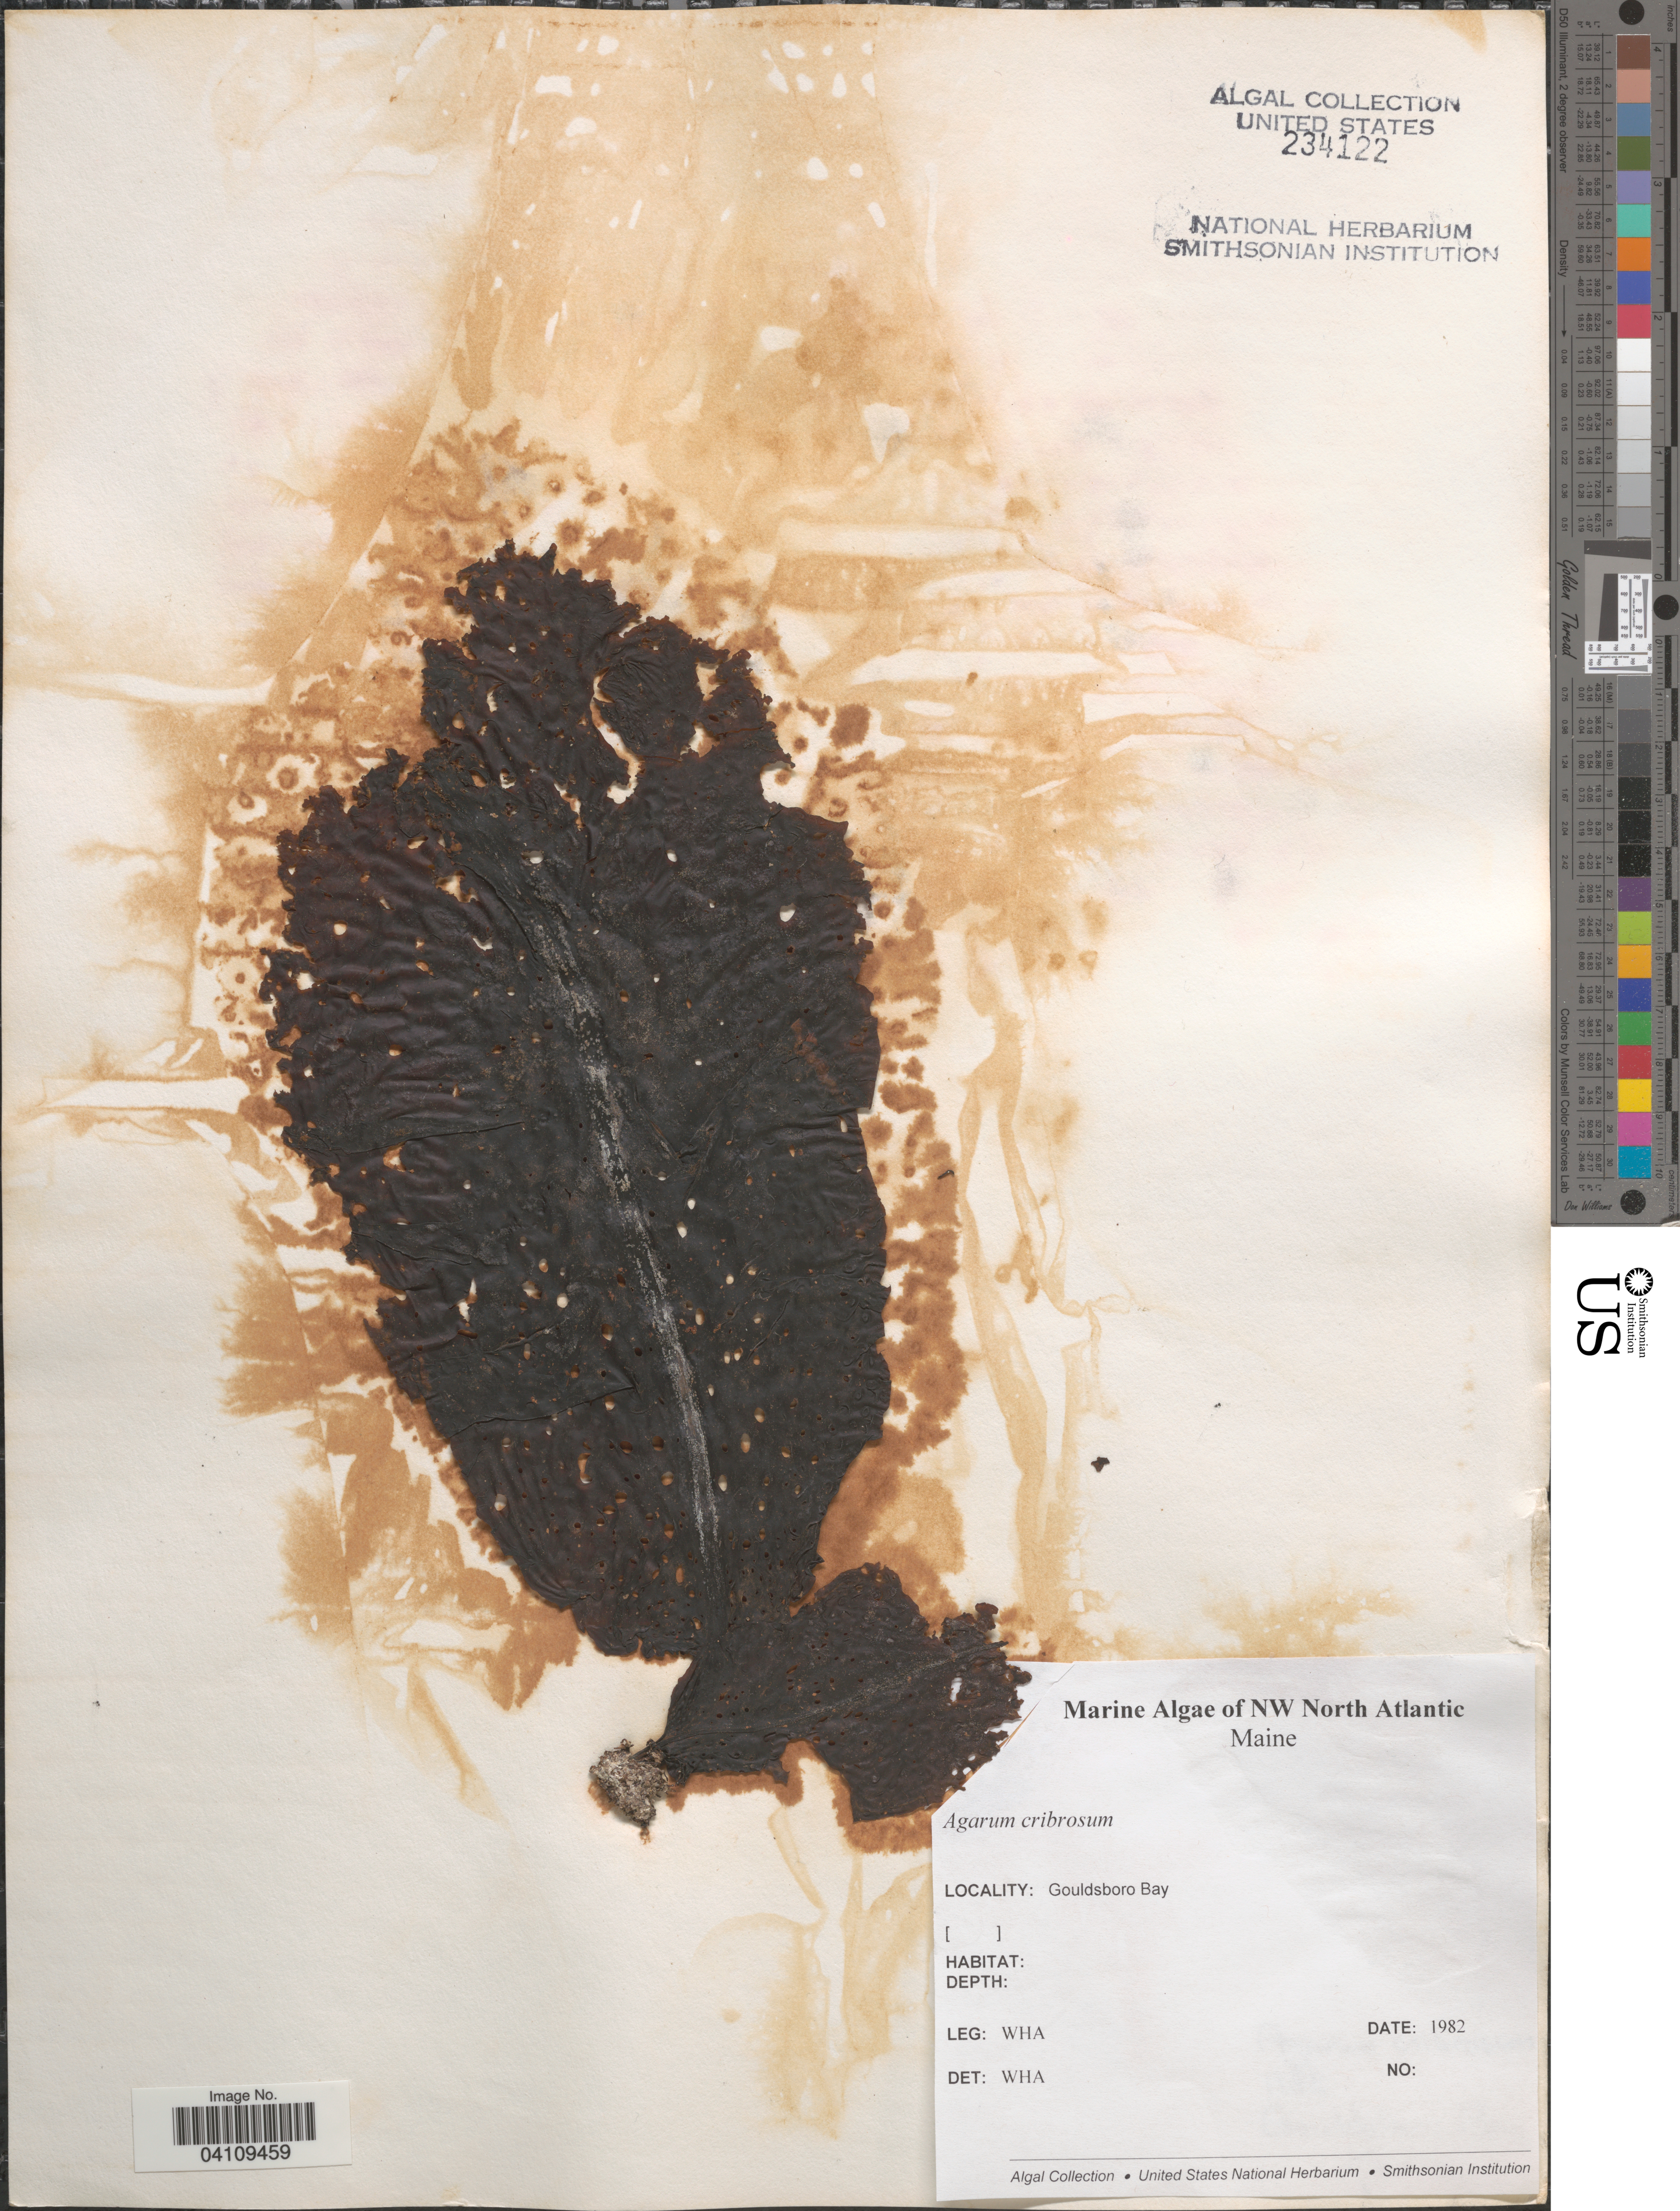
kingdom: Chromista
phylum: Ochrophyta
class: Phaeophyceae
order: Laminariales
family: Costariaceae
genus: Agarum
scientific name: Agarum clathratum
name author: Dumortier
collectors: W. H. Adey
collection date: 1982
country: United States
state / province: Maine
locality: NW North Atlantic. Gouldsboro Bay.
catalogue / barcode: US 234112